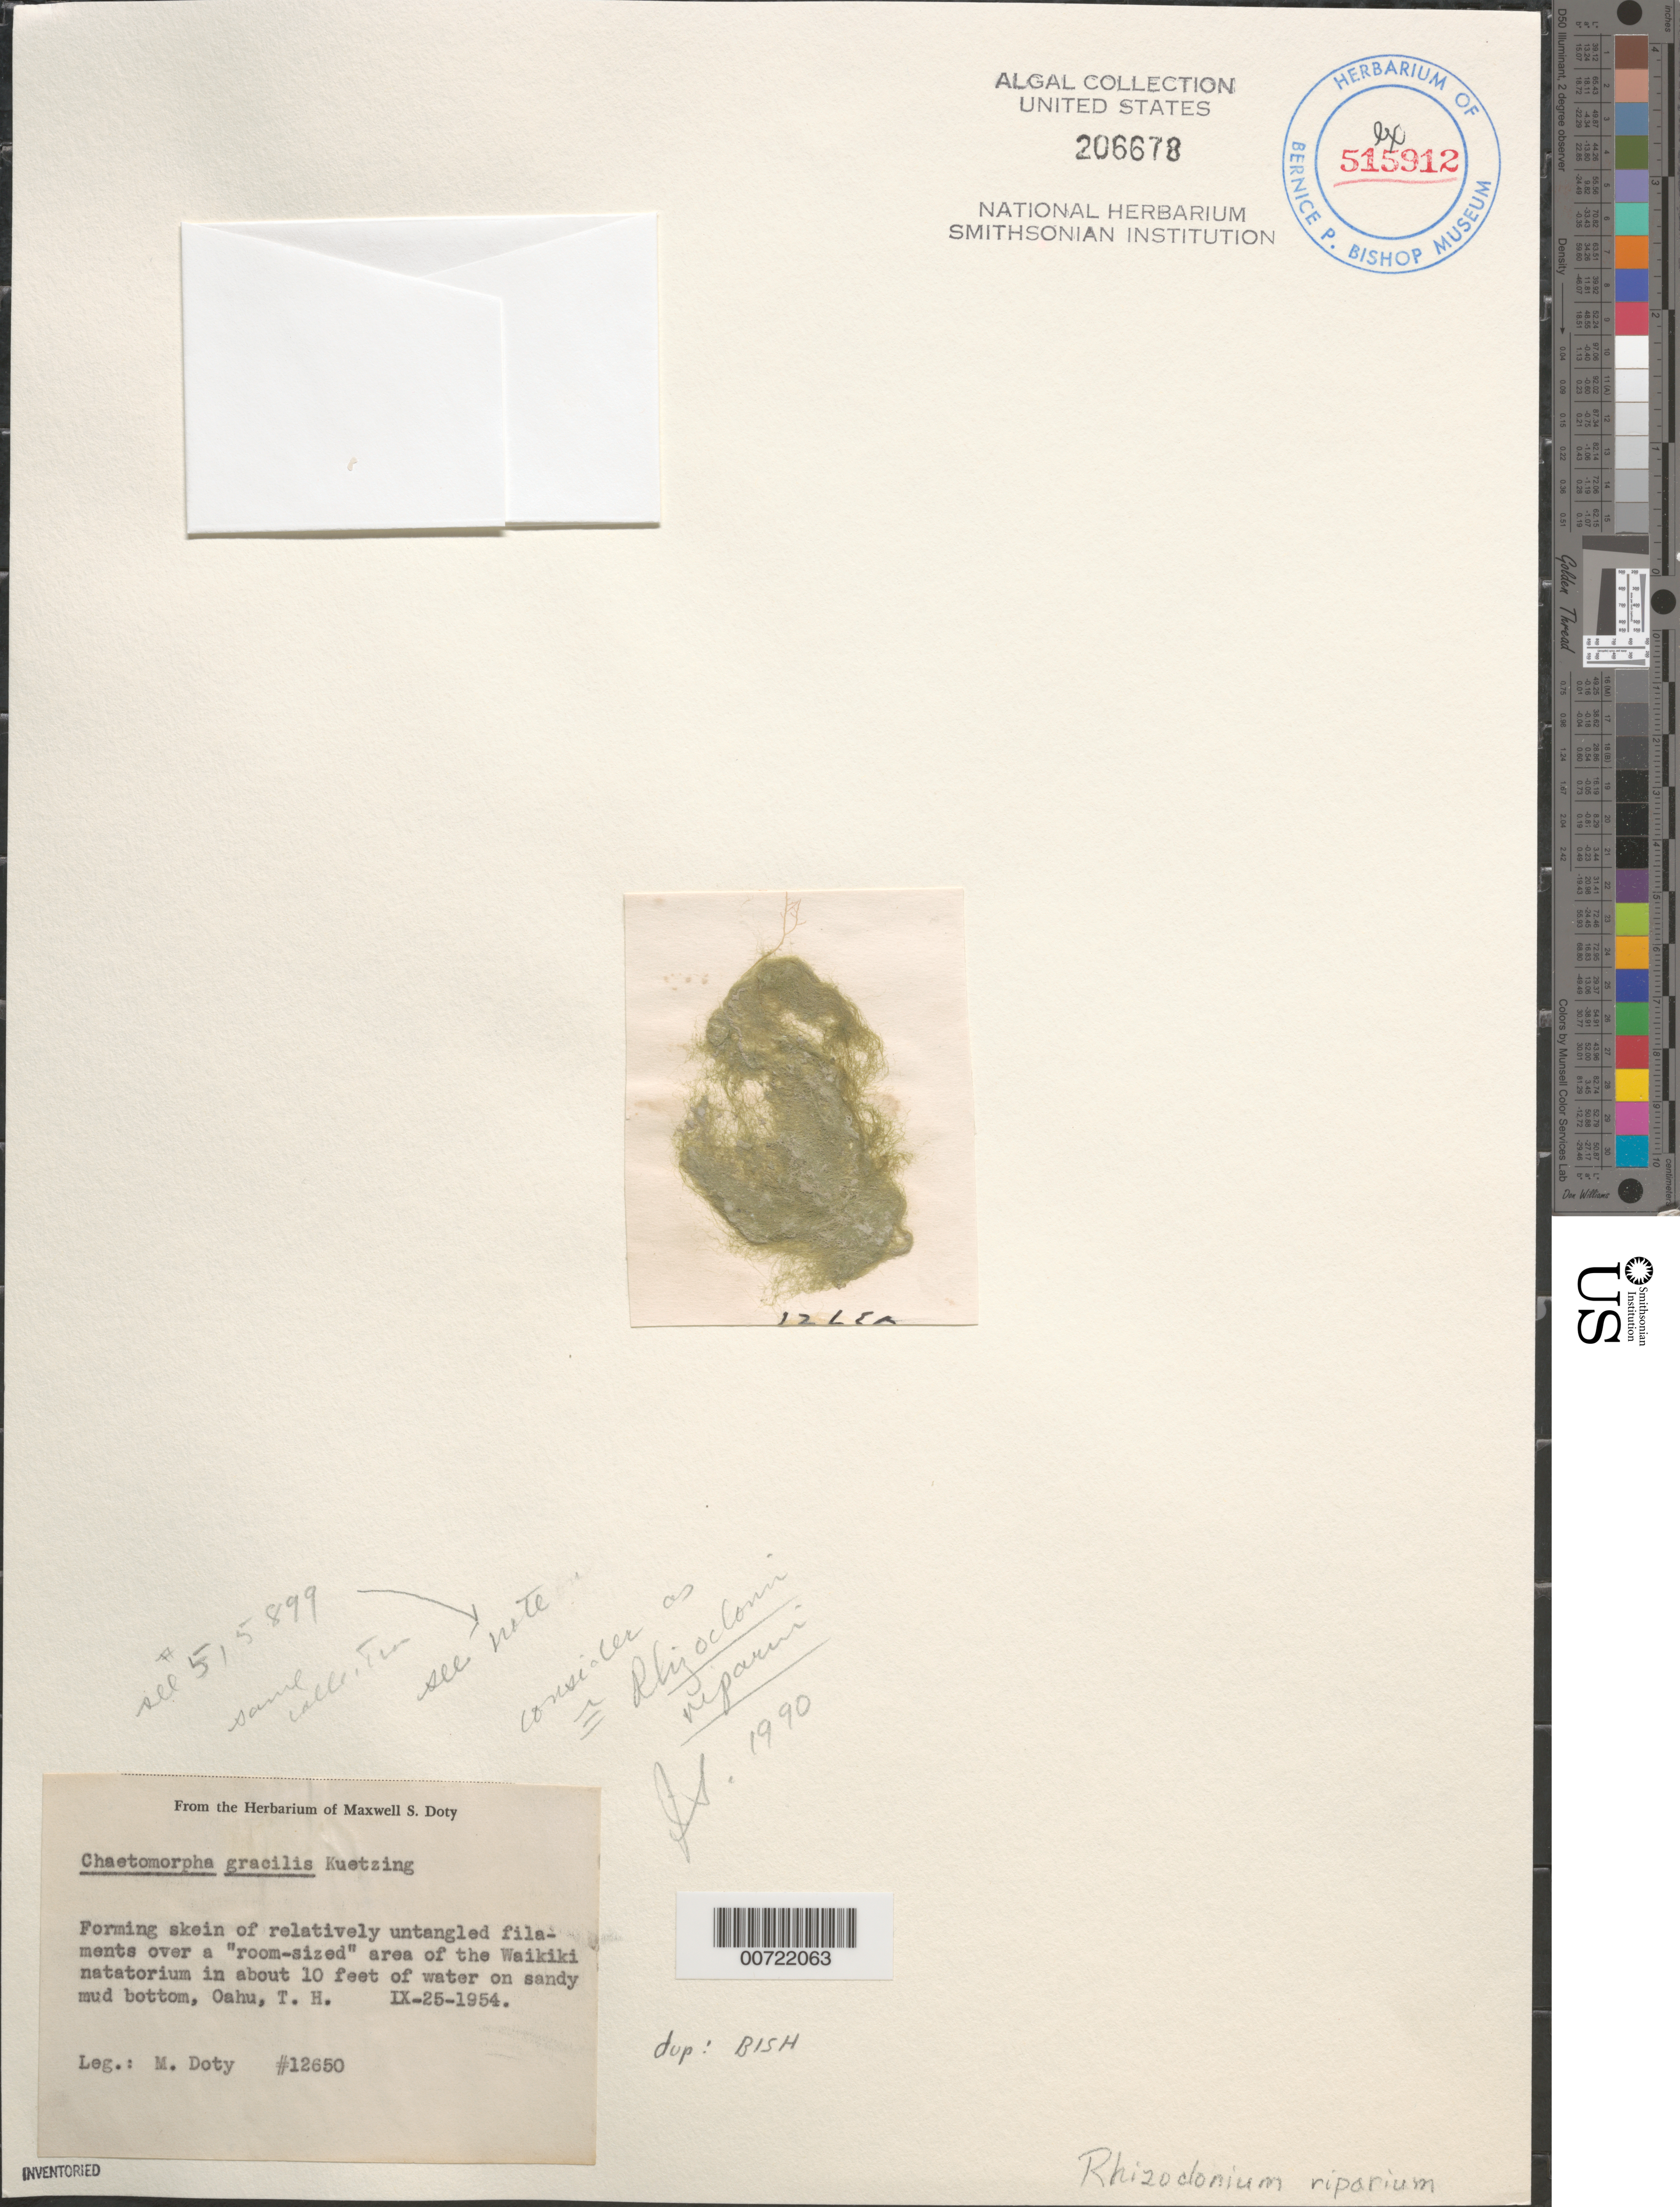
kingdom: Plantae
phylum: Chlorophyta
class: Ulvophyceae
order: Cladophorales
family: Cladophoraceae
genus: Rhizoclonium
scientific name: Rhizoclonium riparium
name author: (Roth) Harv.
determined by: Stewart, Joan G.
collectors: M. S. Doty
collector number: MSD 12650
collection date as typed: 25 Sep 1954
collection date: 1954-09-25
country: United States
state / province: Hawaii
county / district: Honolulu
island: Oahu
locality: Waikiki, Natatorium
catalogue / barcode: US 206678